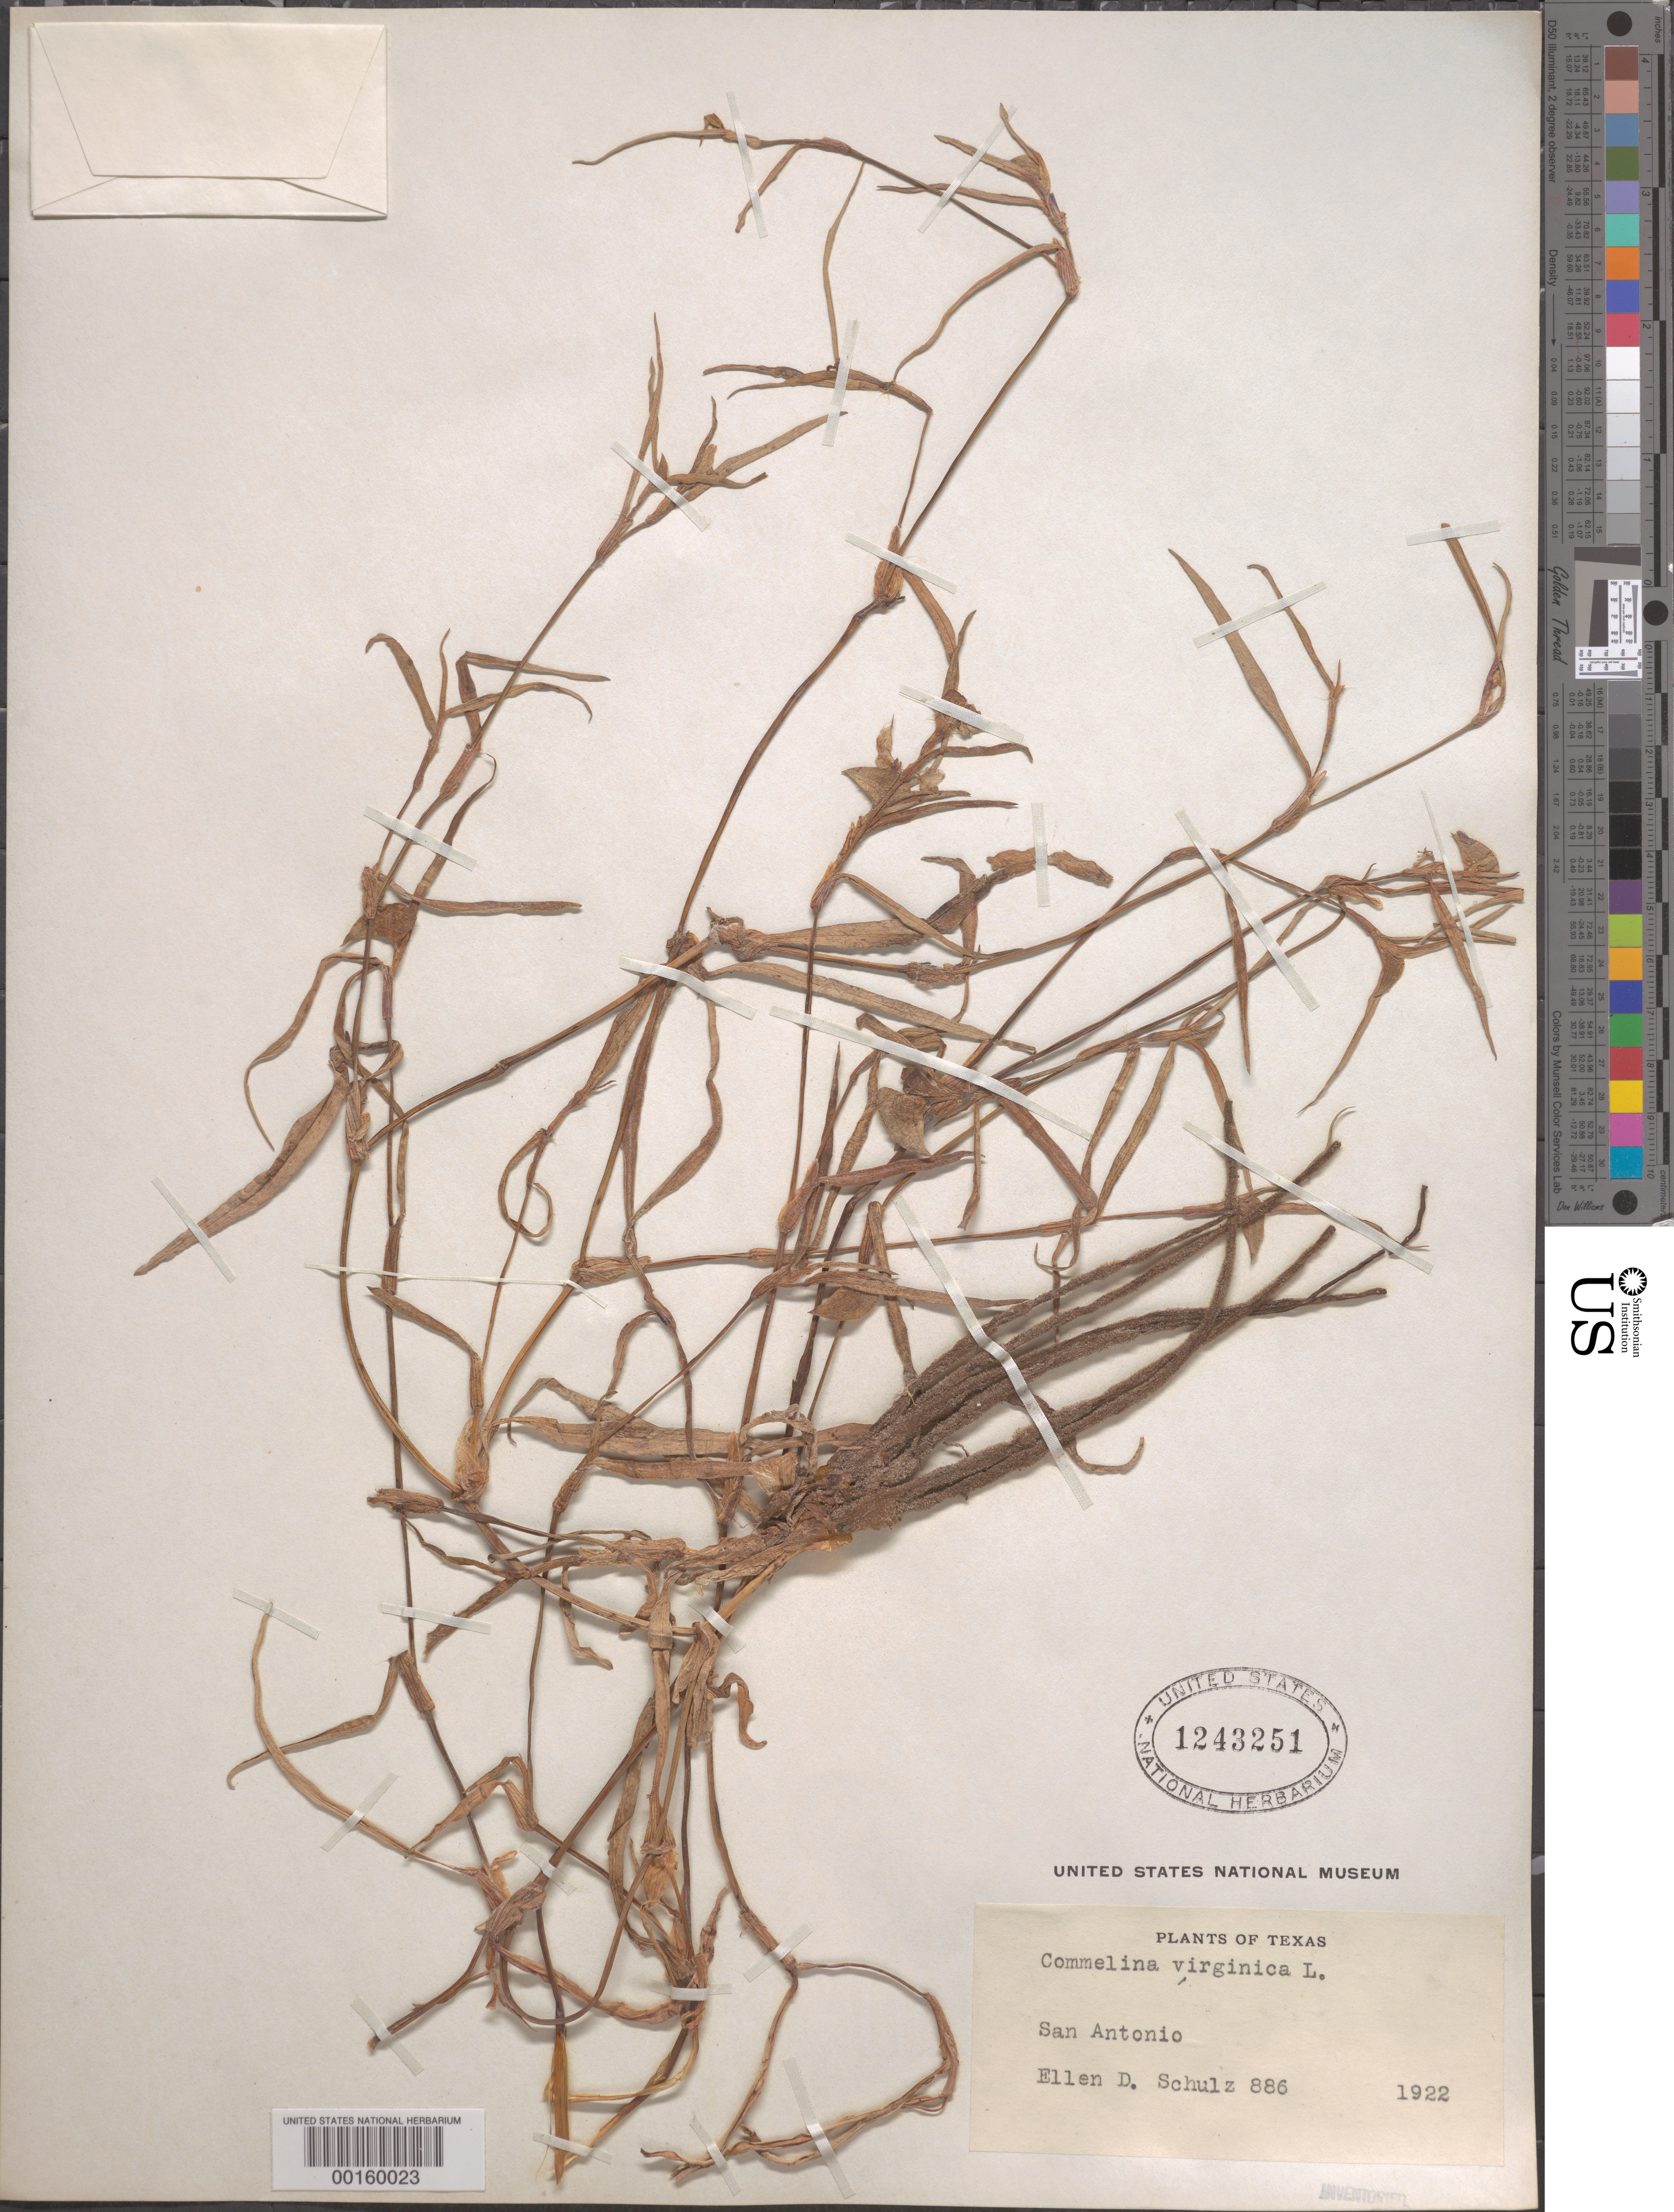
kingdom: Plantae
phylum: Tracheophyta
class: Liliopsida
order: Commelinales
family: Commelinaceae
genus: Commelina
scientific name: Commelina erecta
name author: L.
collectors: E. D. Schulz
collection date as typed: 1922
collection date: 1922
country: United States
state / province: Texas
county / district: Bexar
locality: San antonio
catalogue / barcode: US 1243251